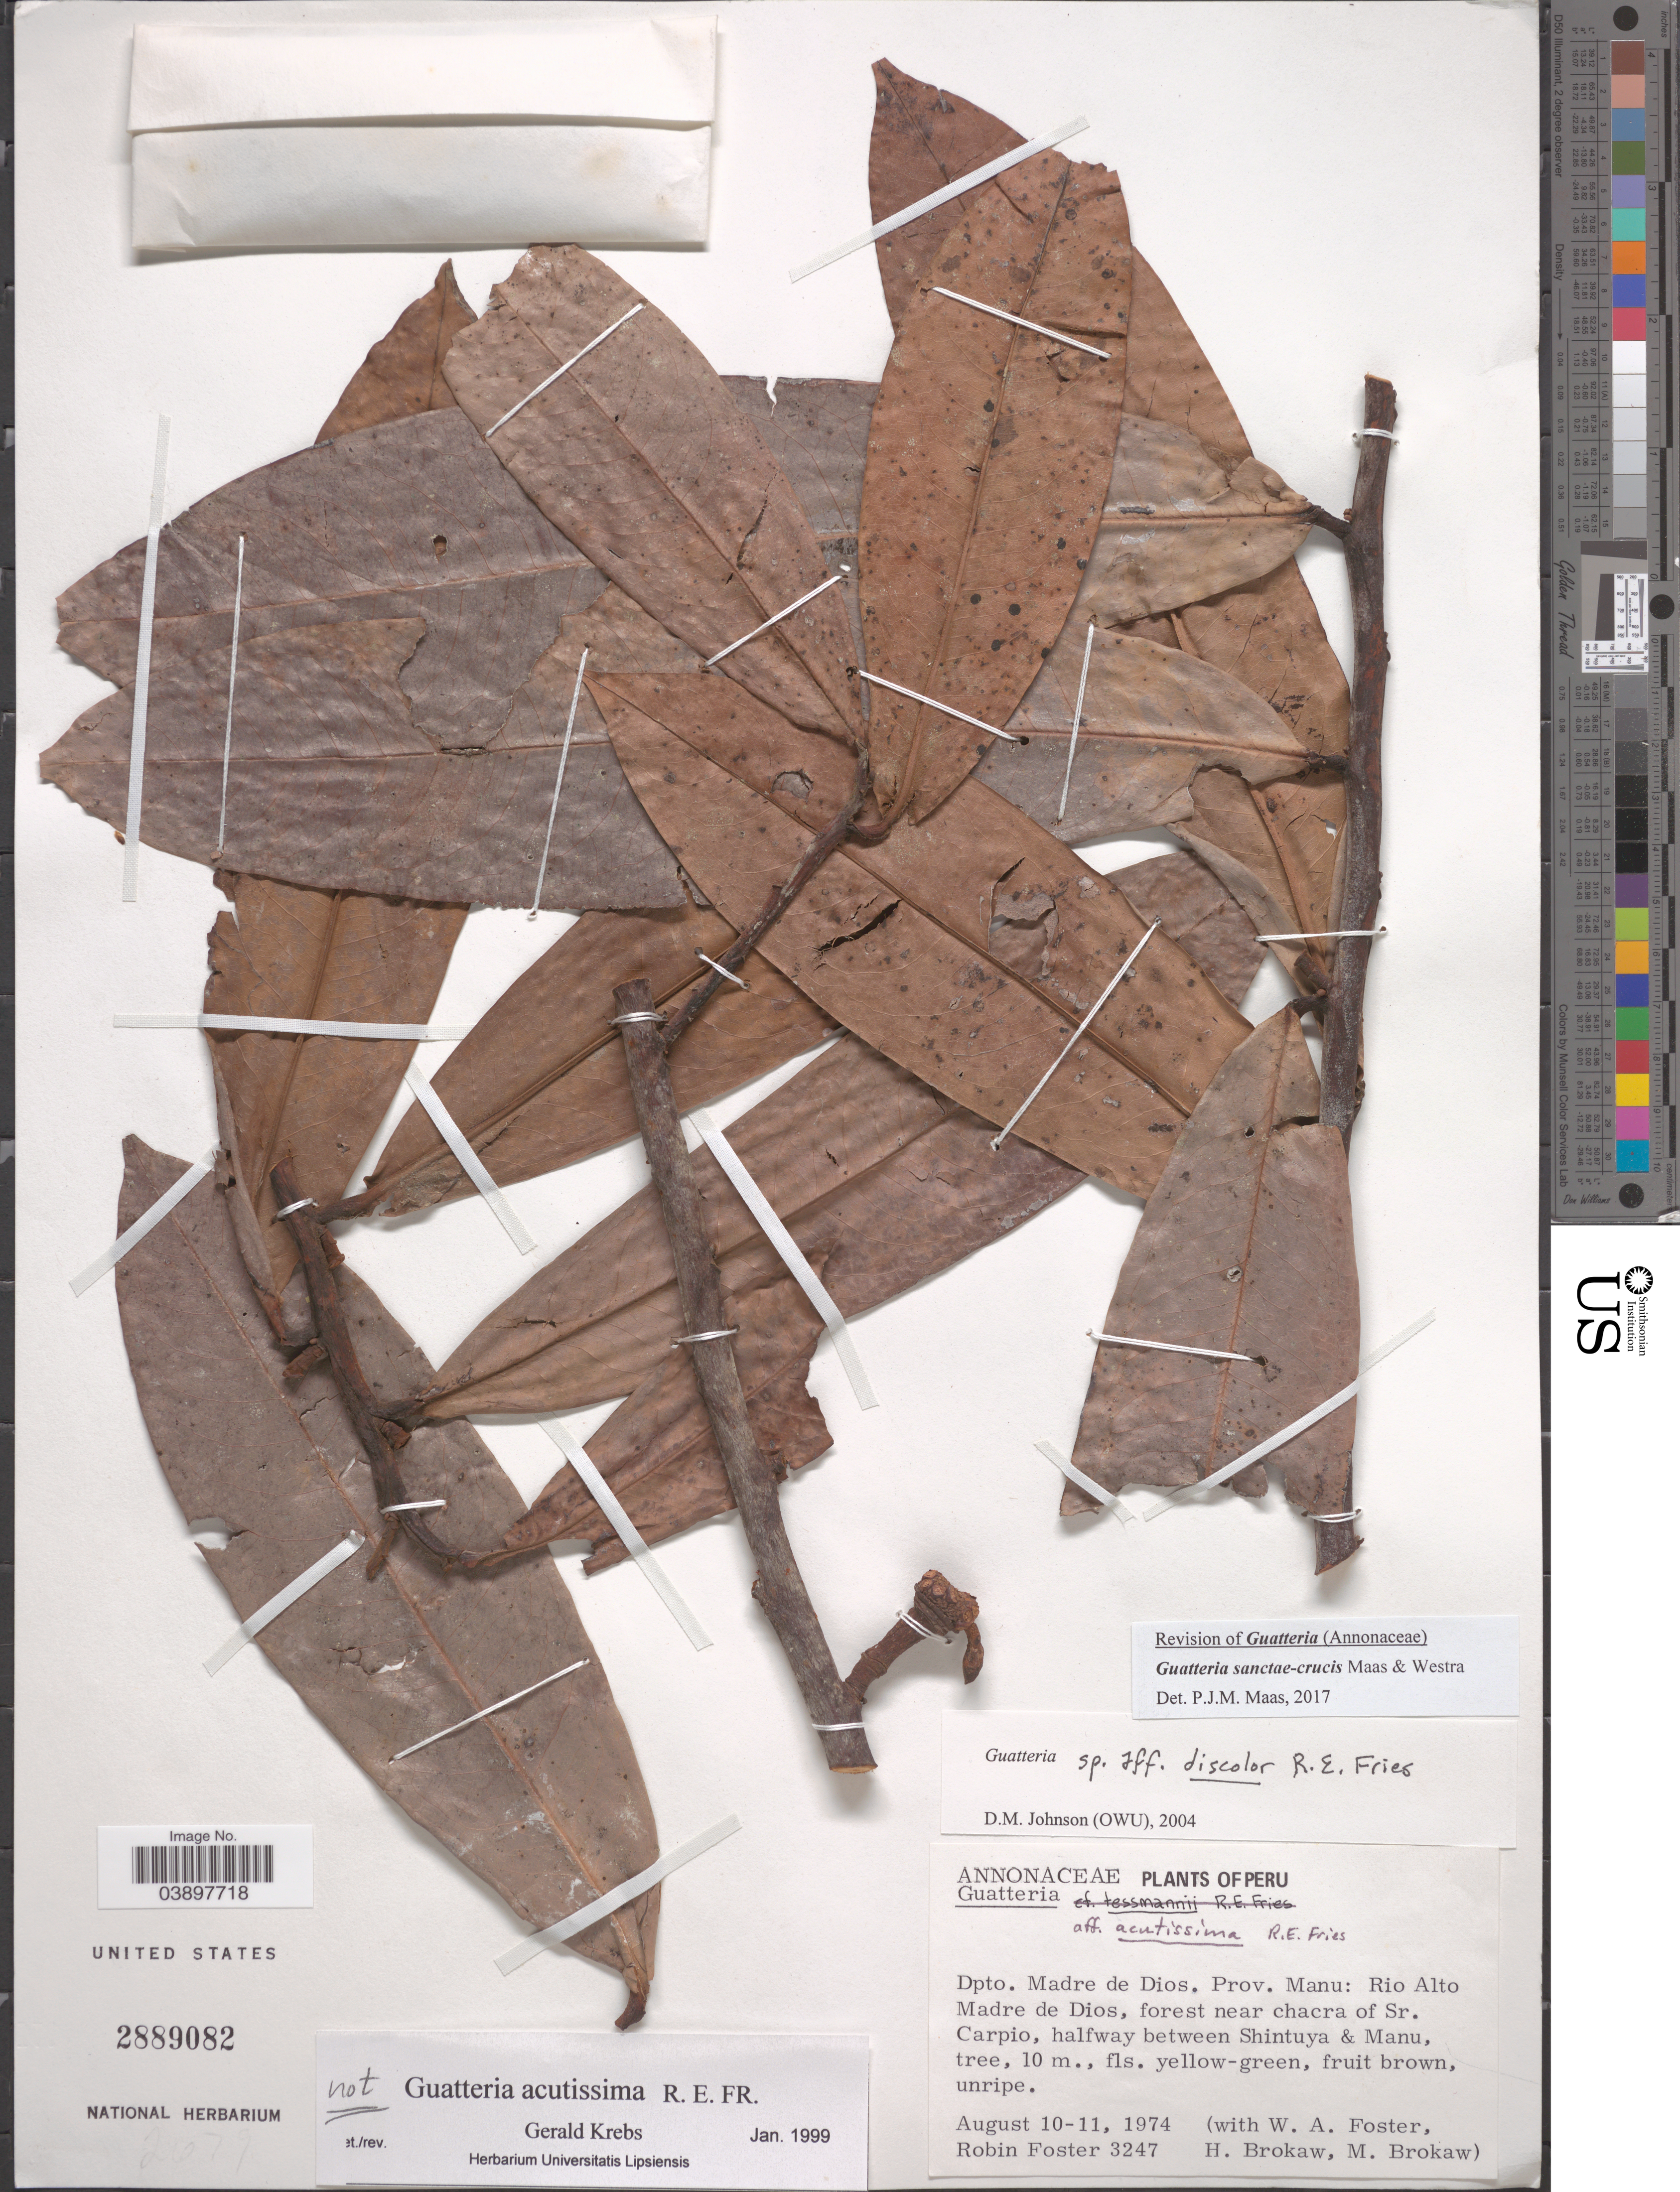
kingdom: Plantae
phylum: Tracheophyta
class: Magnoliopsida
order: Magnoliales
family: Annonaceae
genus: Guatteria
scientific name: Guatteria sanctae-crucis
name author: Maas & Westra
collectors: R. B. Foster, W. Foster, H. Brokaw & M. Borkaw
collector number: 3247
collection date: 1974-08-10/1974-08-11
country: Peru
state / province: Madre de Dios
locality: Dpto. Madre de Dios. Prov. Manu: Rio Alto Madre de Dios, forest near chacra of Sr. Carpio, halfway between Shintuya & Manu.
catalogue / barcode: US 2889082